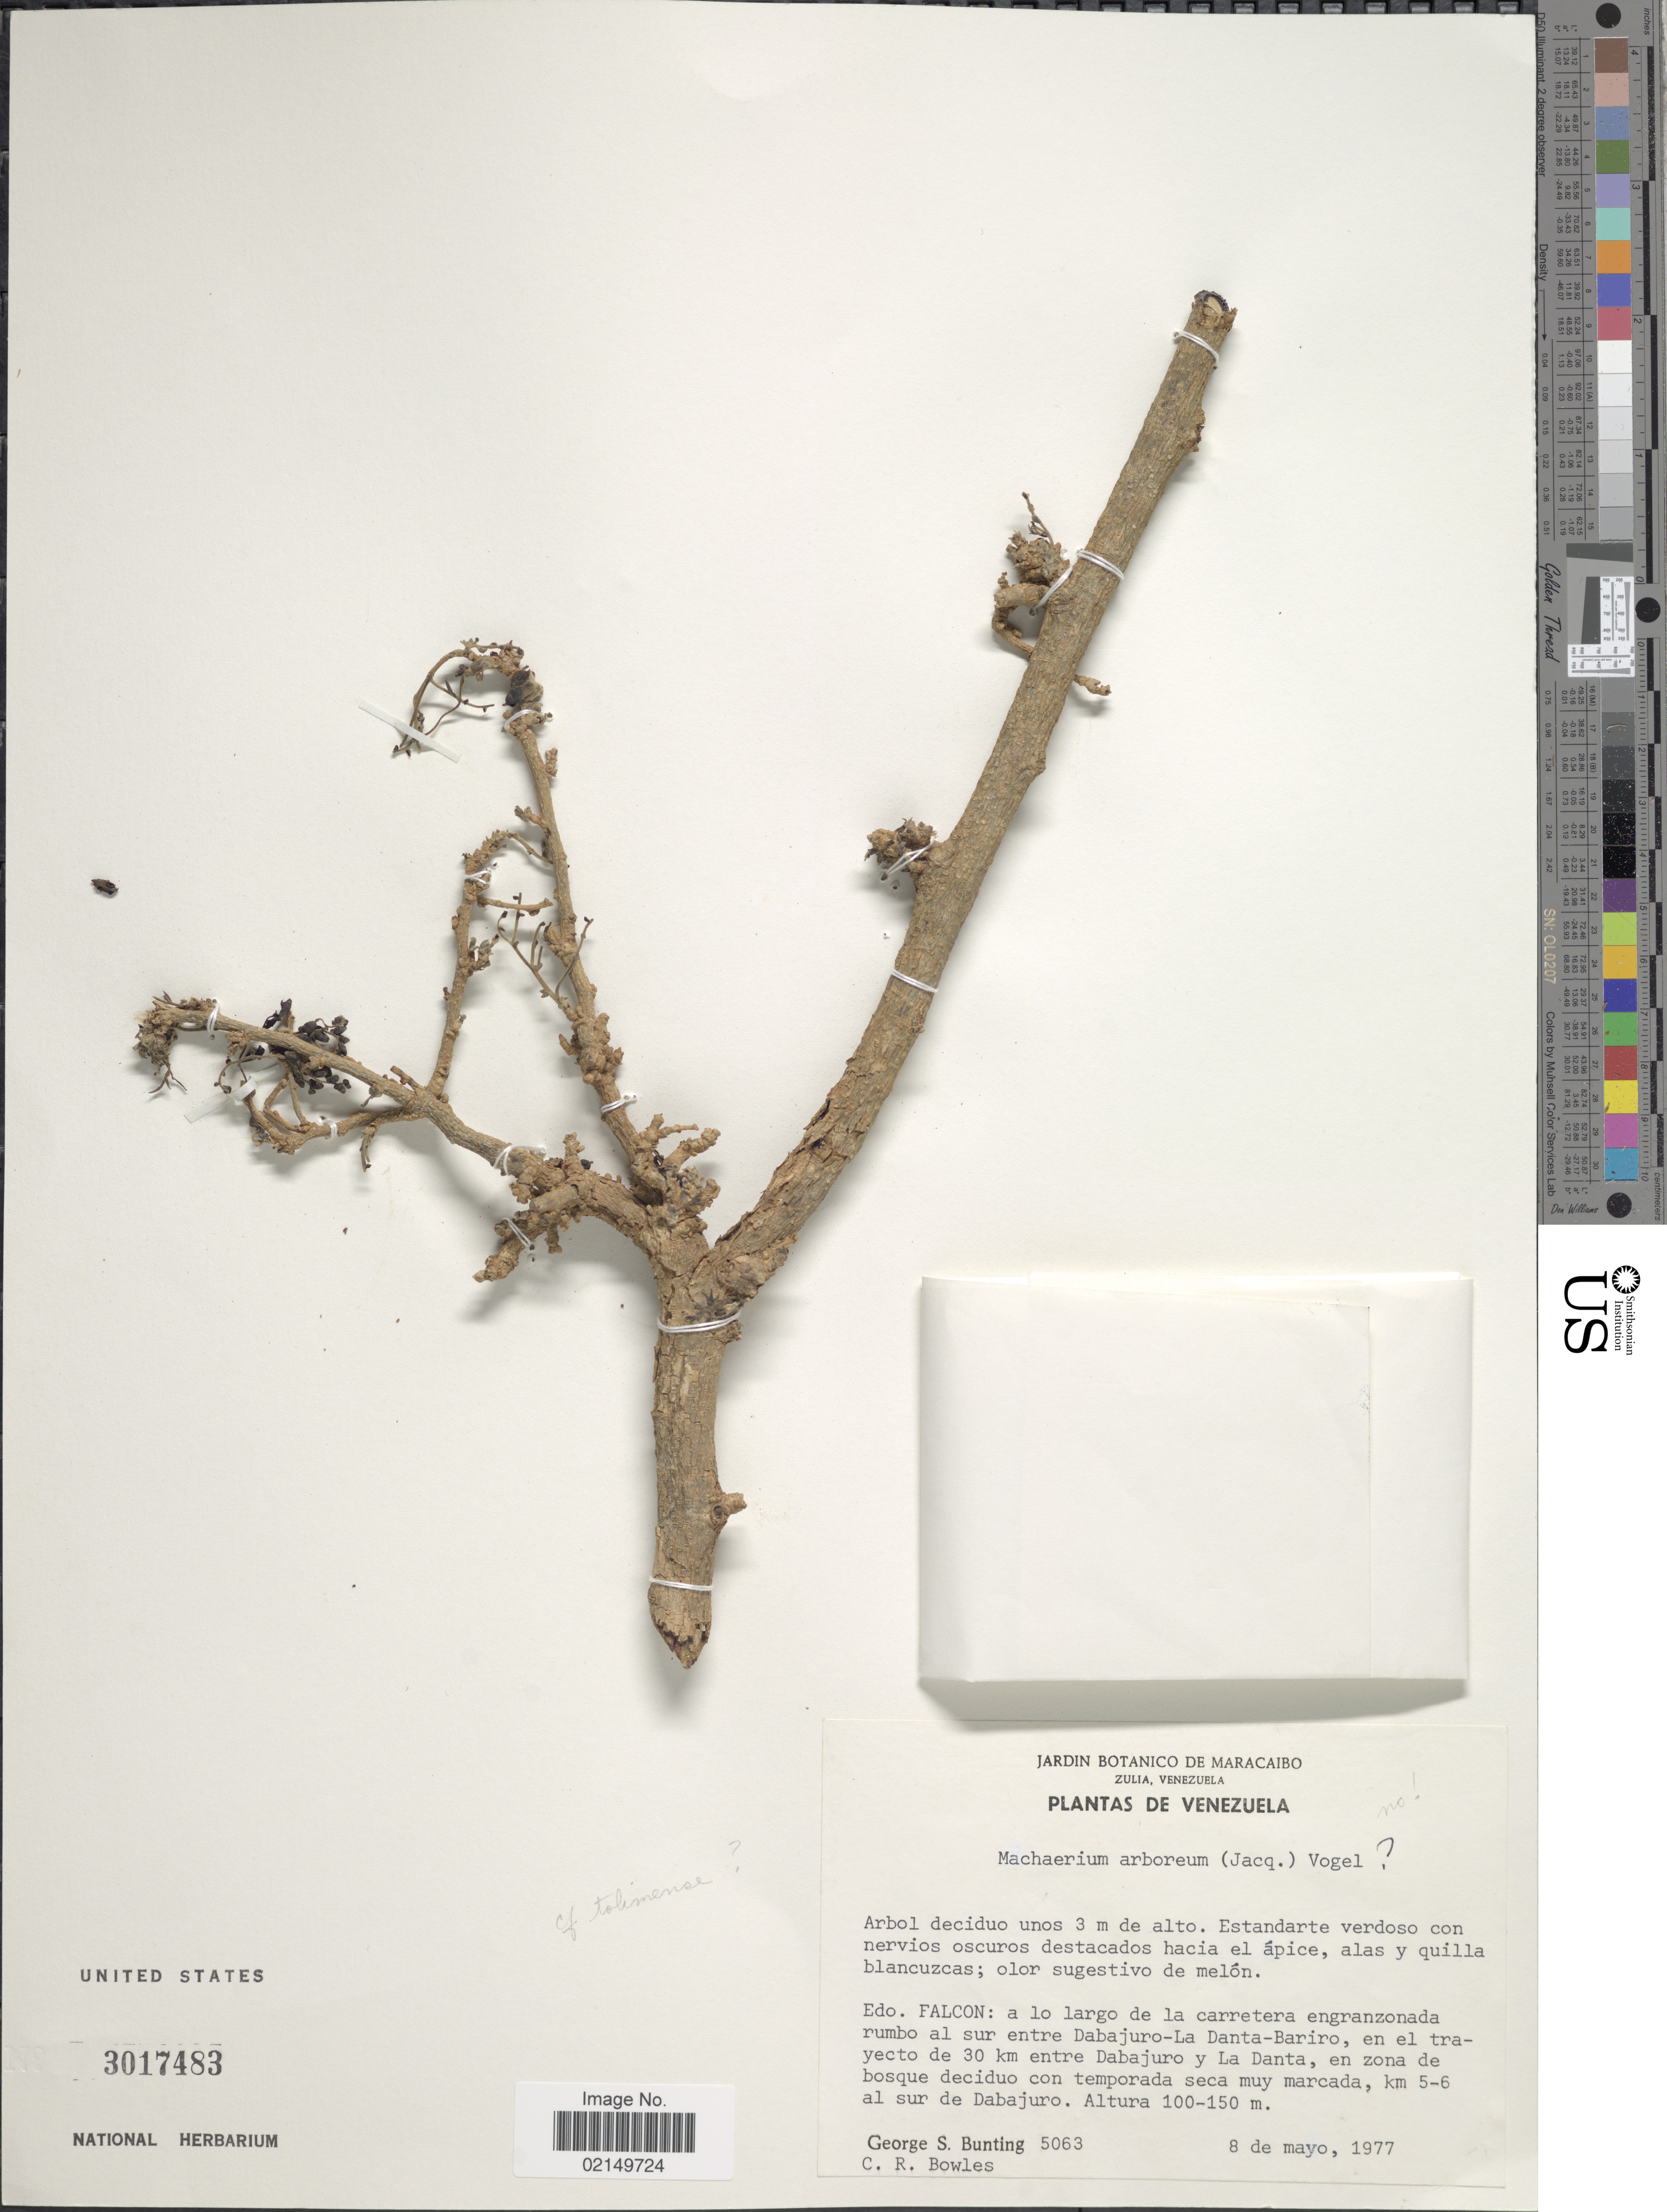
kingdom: Plantae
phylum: Tracheophyta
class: Magnoliopsida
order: Fabales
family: Fabaceae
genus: Machaerium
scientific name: Machaerium tolimense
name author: Killip ex Rudd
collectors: G. S. Bunting & C. Bowles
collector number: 5063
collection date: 1977-05-08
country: Venezuela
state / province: Falcón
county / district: Dabajuro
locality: a lo largo de la carretera engranzonada rumbo al sur entre Dabajuro-La Danta-Bariro, en el trayecto de 30 km entre Dabajuro y La Danta, en zona de bosque deciduo con temporada seca muy marcada, km 5-6 al sur de Dabajuro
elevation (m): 100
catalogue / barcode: US 3017483